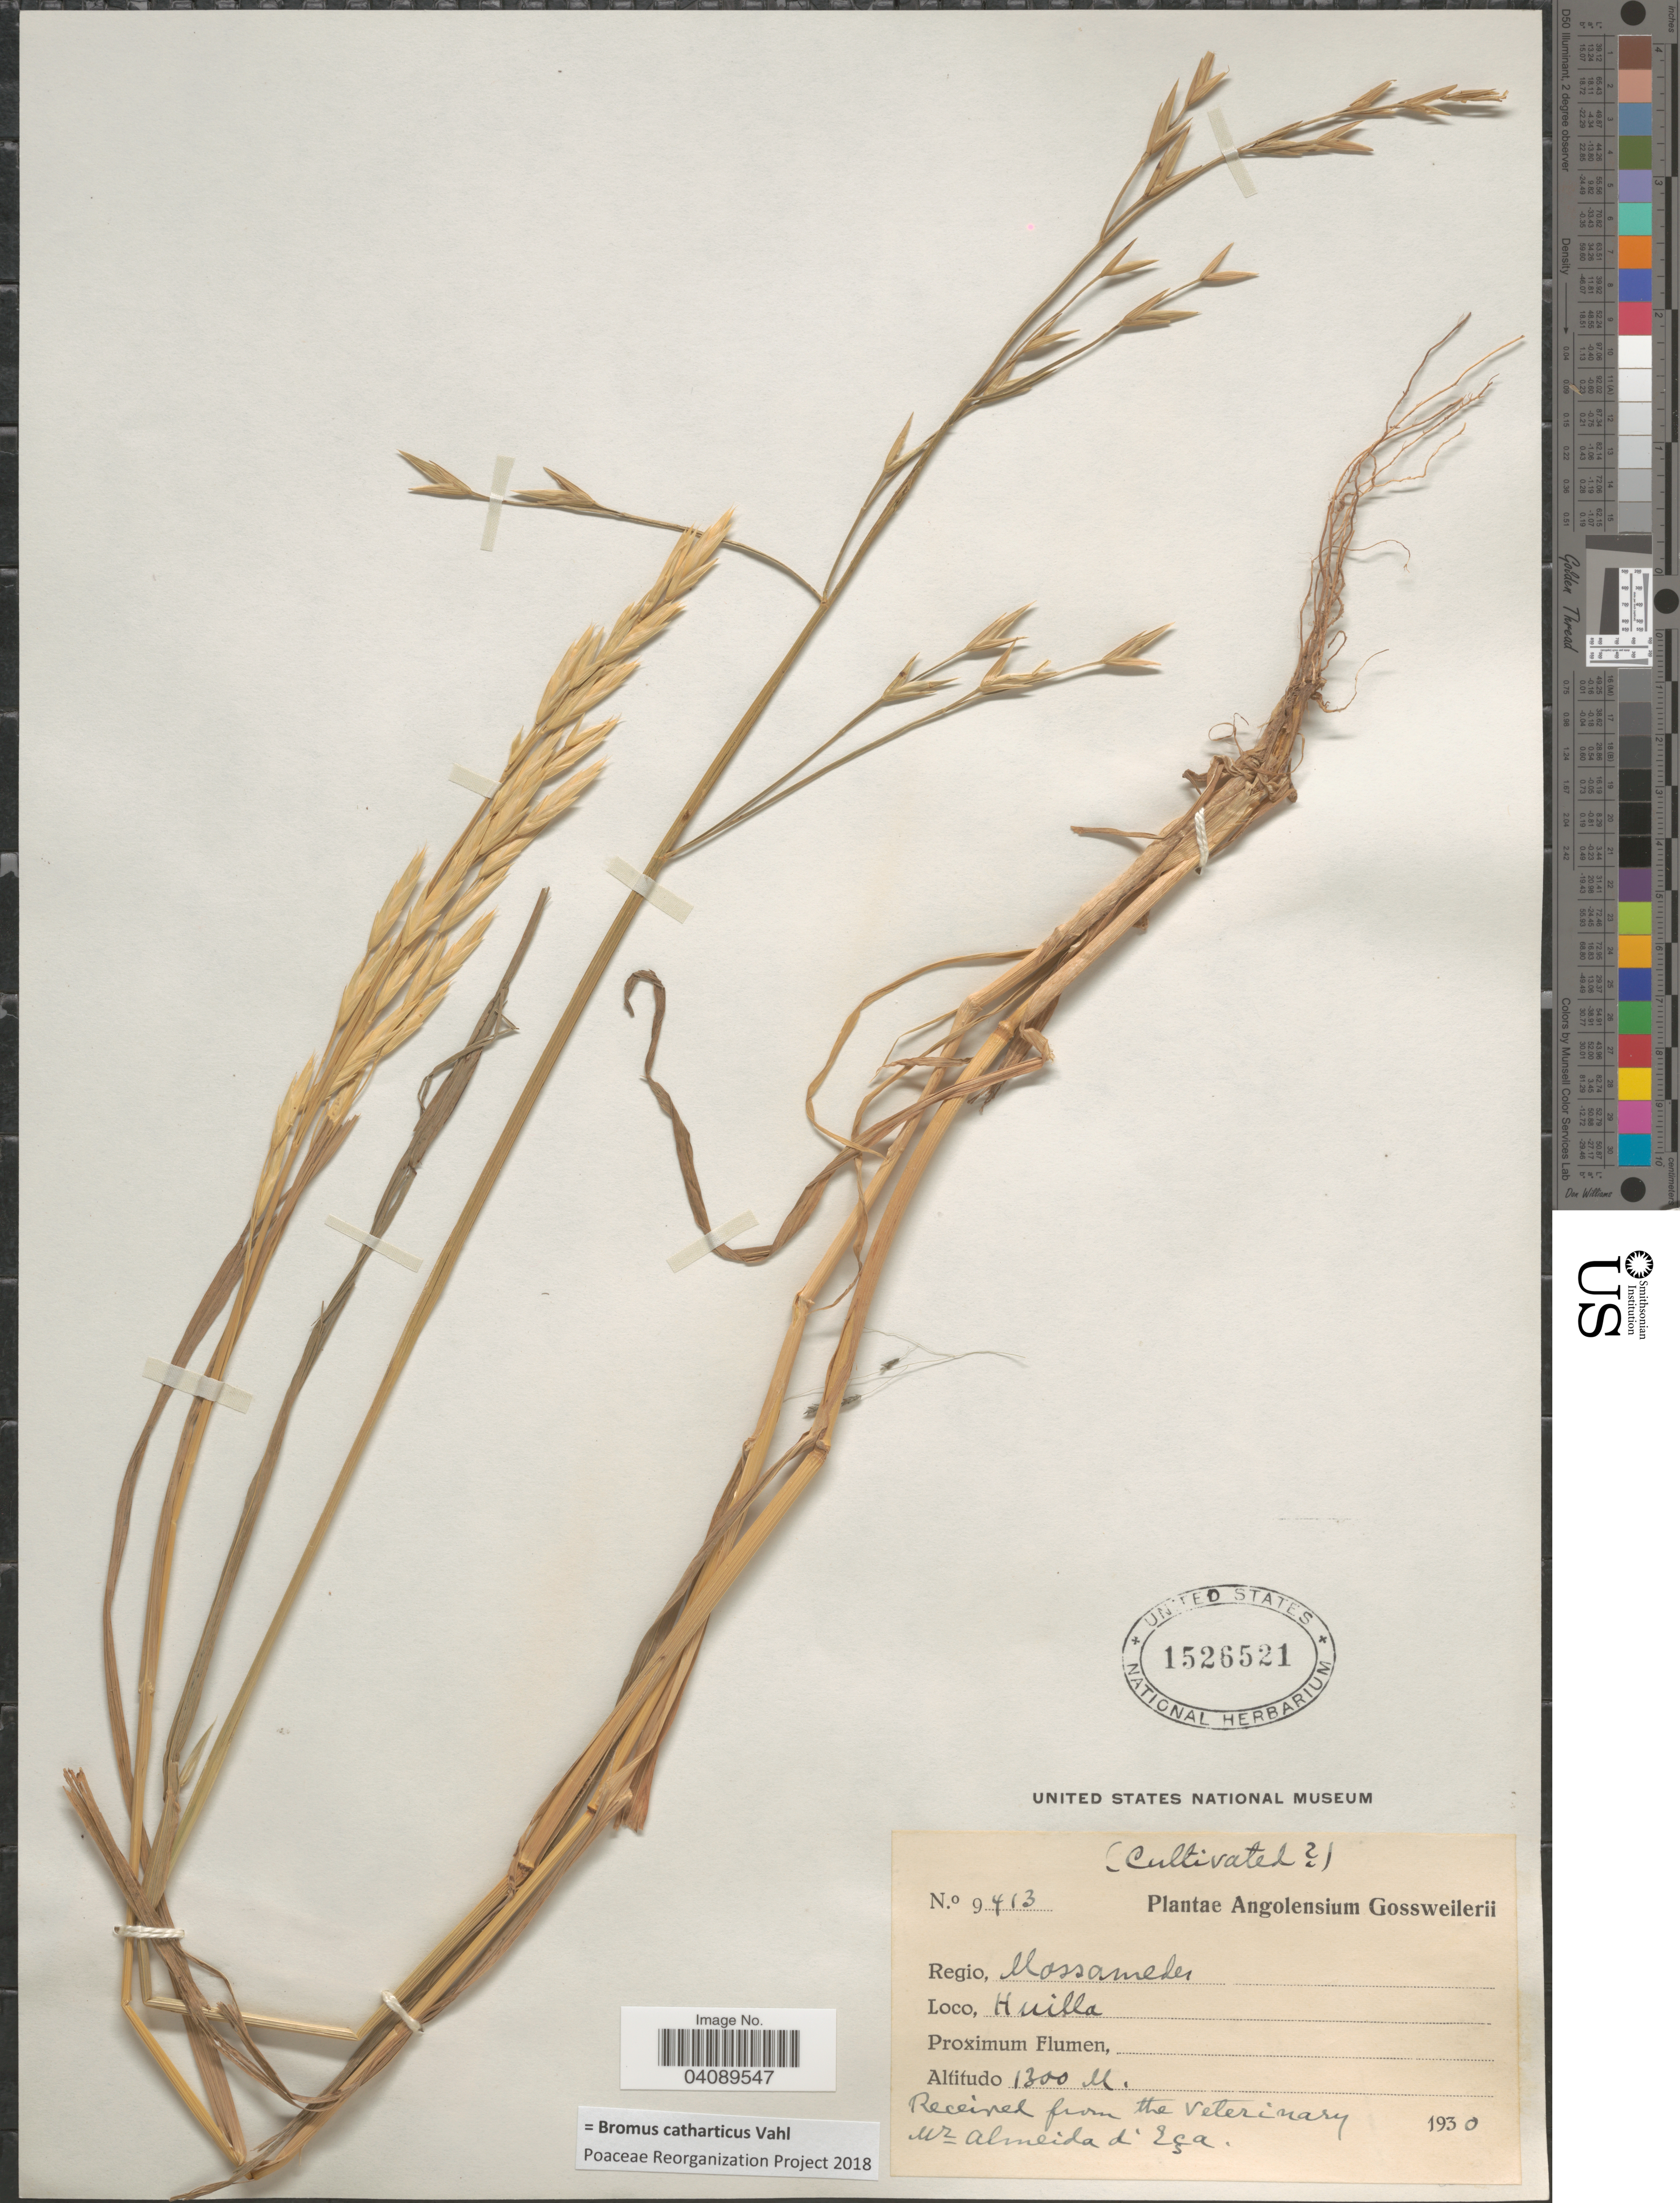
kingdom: Plantae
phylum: Tracheophyta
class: Liliopsida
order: Poales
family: Poaceae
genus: Bromus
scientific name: Bromus catharticus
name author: Vahl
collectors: -. Gossweiler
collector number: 9413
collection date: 1930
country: Angola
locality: Regio Mossamedes. Huilla.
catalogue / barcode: US 1526521